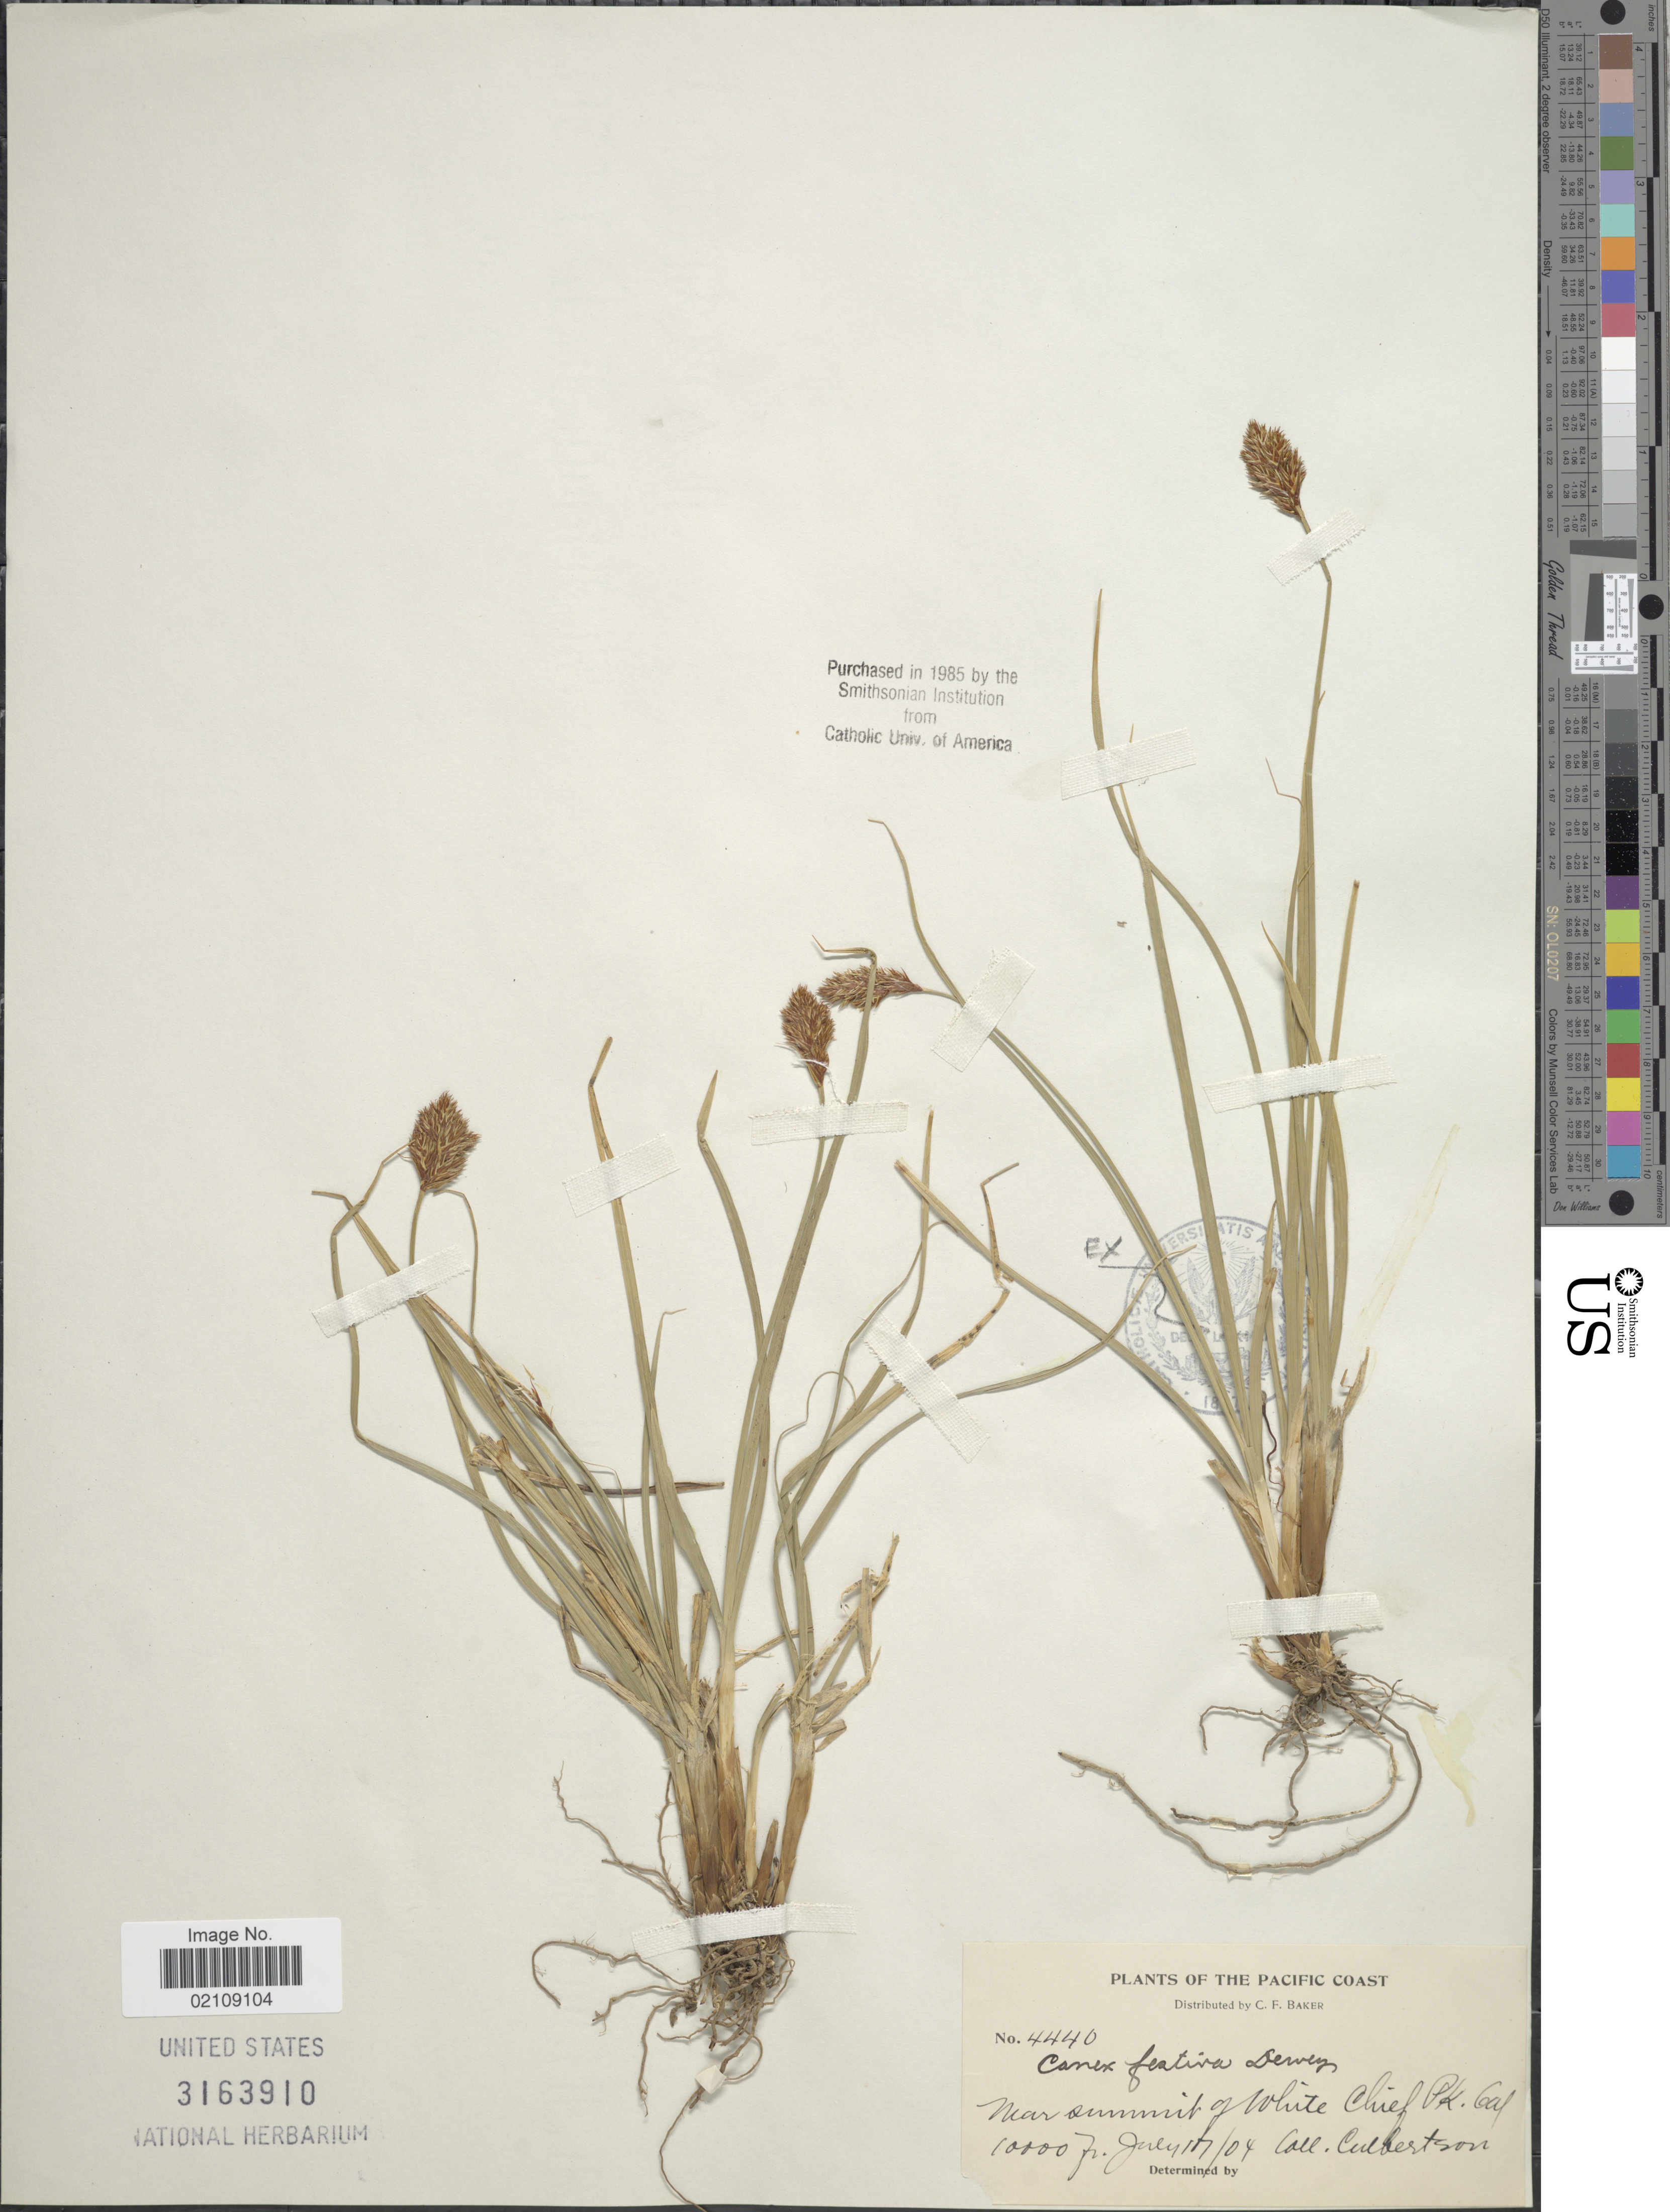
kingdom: Plantae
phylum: Tracheophyta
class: Liliopsida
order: Poales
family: Cyperaceae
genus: Carex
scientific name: Carex sp.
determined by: Strong, Mark T., (BOT), Smithsonian Institution - National Museum of Natural History (UNITED STATES)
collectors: -. Culbertson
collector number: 4440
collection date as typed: Transcribed d/m/y: 17/7/4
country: United States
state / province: California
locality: Pacific Coast. Near summit of White Chief Pk.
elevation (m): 3048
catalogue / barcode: US 3163910